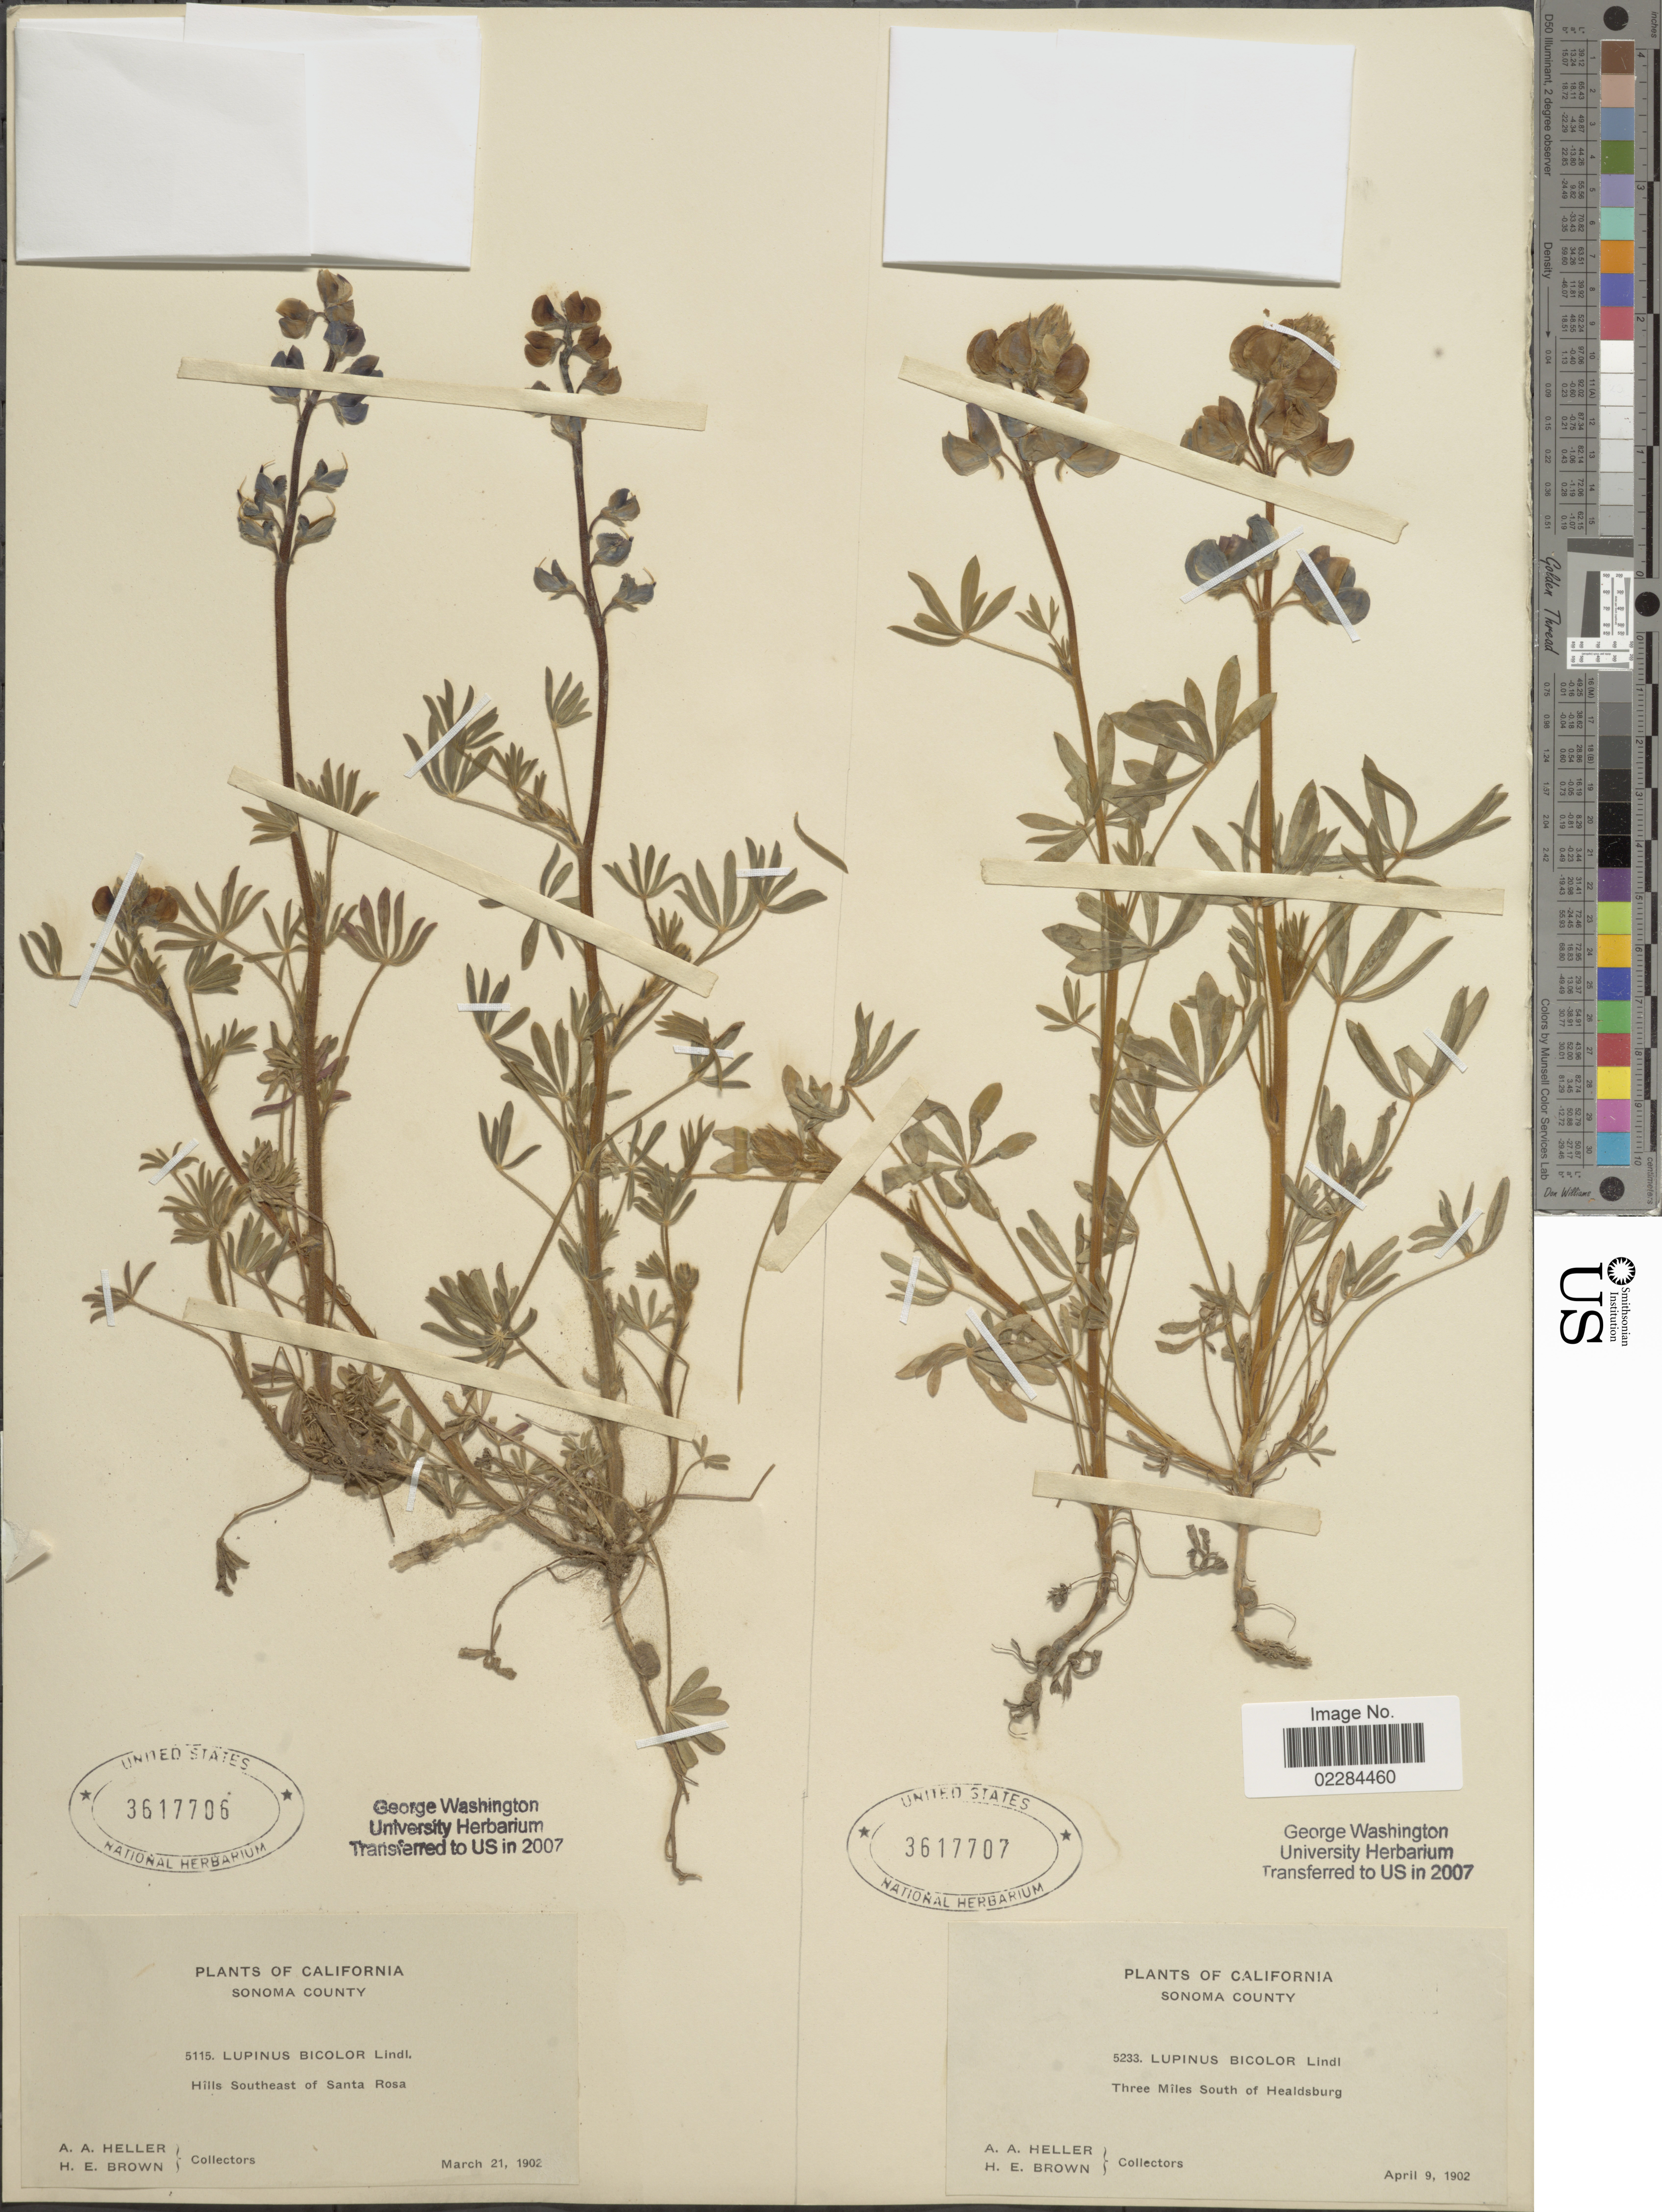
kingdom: Plantae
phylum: Tracheophyta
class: Magnoliopsida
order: Fabales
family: Fabaceae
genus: Lupinus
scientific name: Lupinus bicolor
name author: Lindl.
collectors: A. A. Heller & H. E. Brown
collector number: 5233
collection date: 1902-04-09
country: United States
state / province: California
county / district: Sonoma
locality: Sonoma County. Three Miles South of Healdsbury.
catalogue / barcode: US 3617707-2